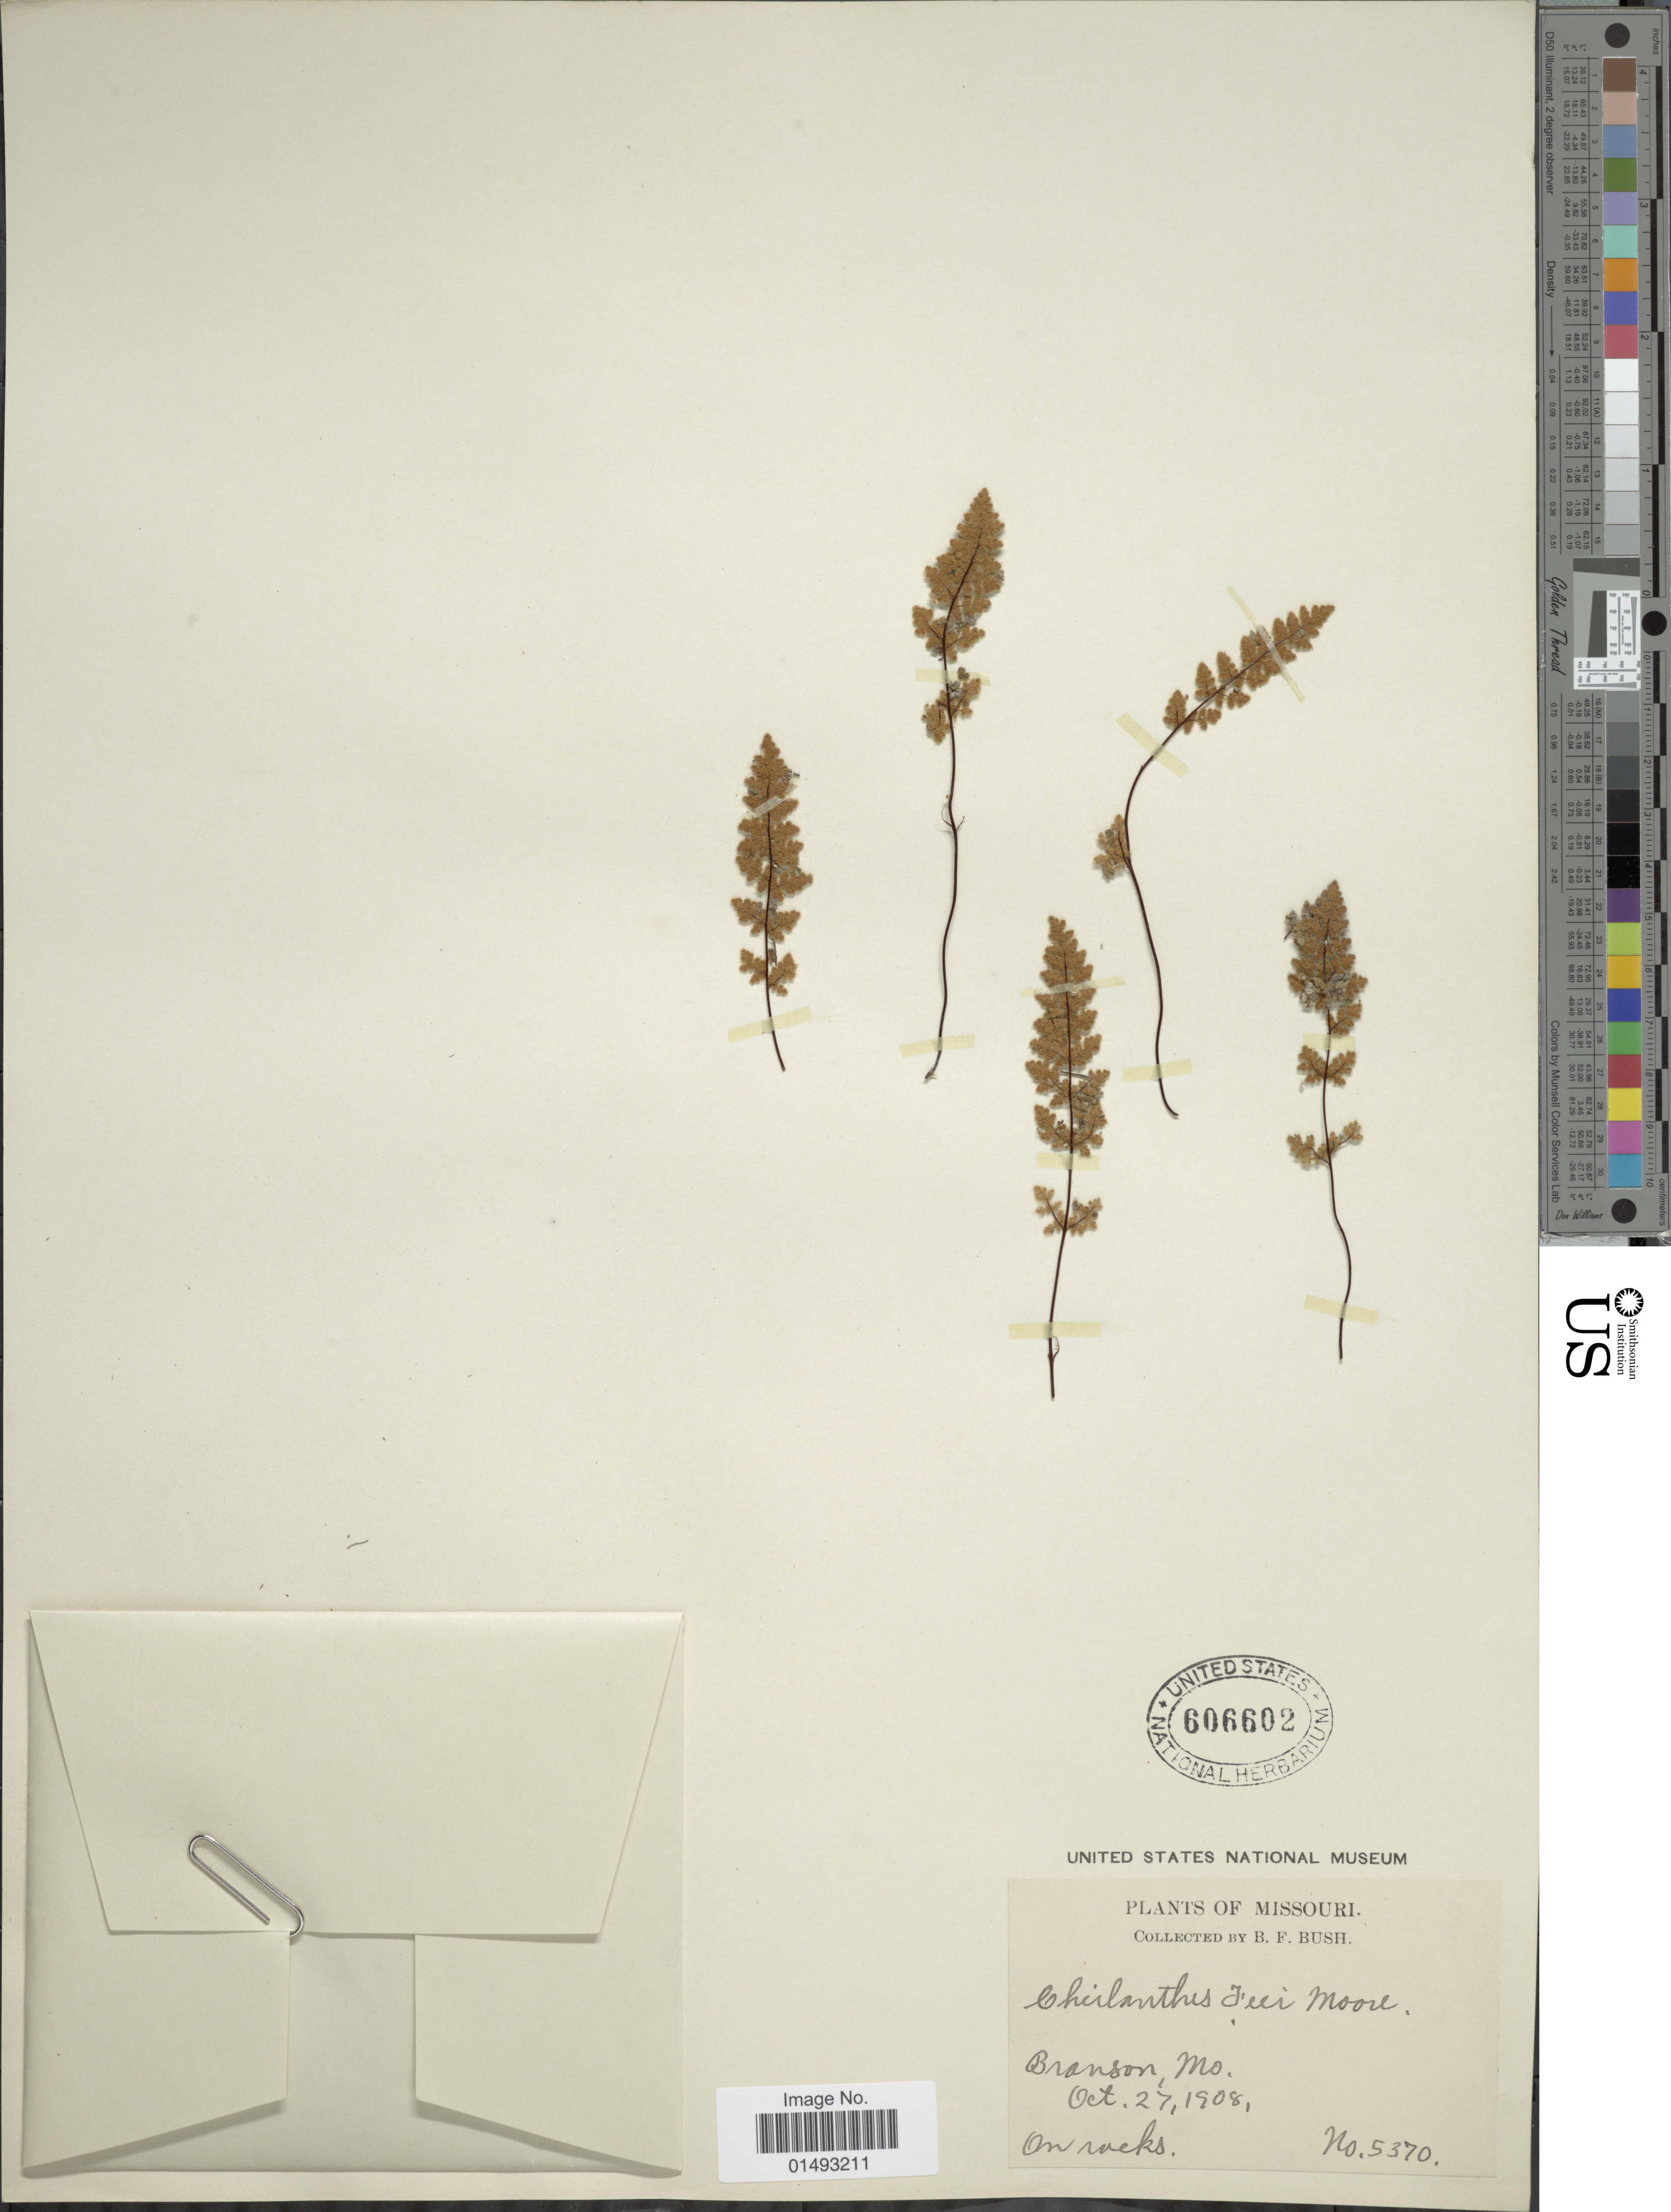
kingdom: Plantae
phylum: Tracheophyta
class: Polypodiopsida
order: Polypodiales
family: Pteridaceae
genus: Myriopteris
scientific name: Myriopteris gracilis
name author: Fée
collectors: B. F. Bush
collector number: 5370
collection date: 1908-10-27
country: United States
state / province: Missouri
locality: Branson, Mo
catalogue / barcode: US 606602